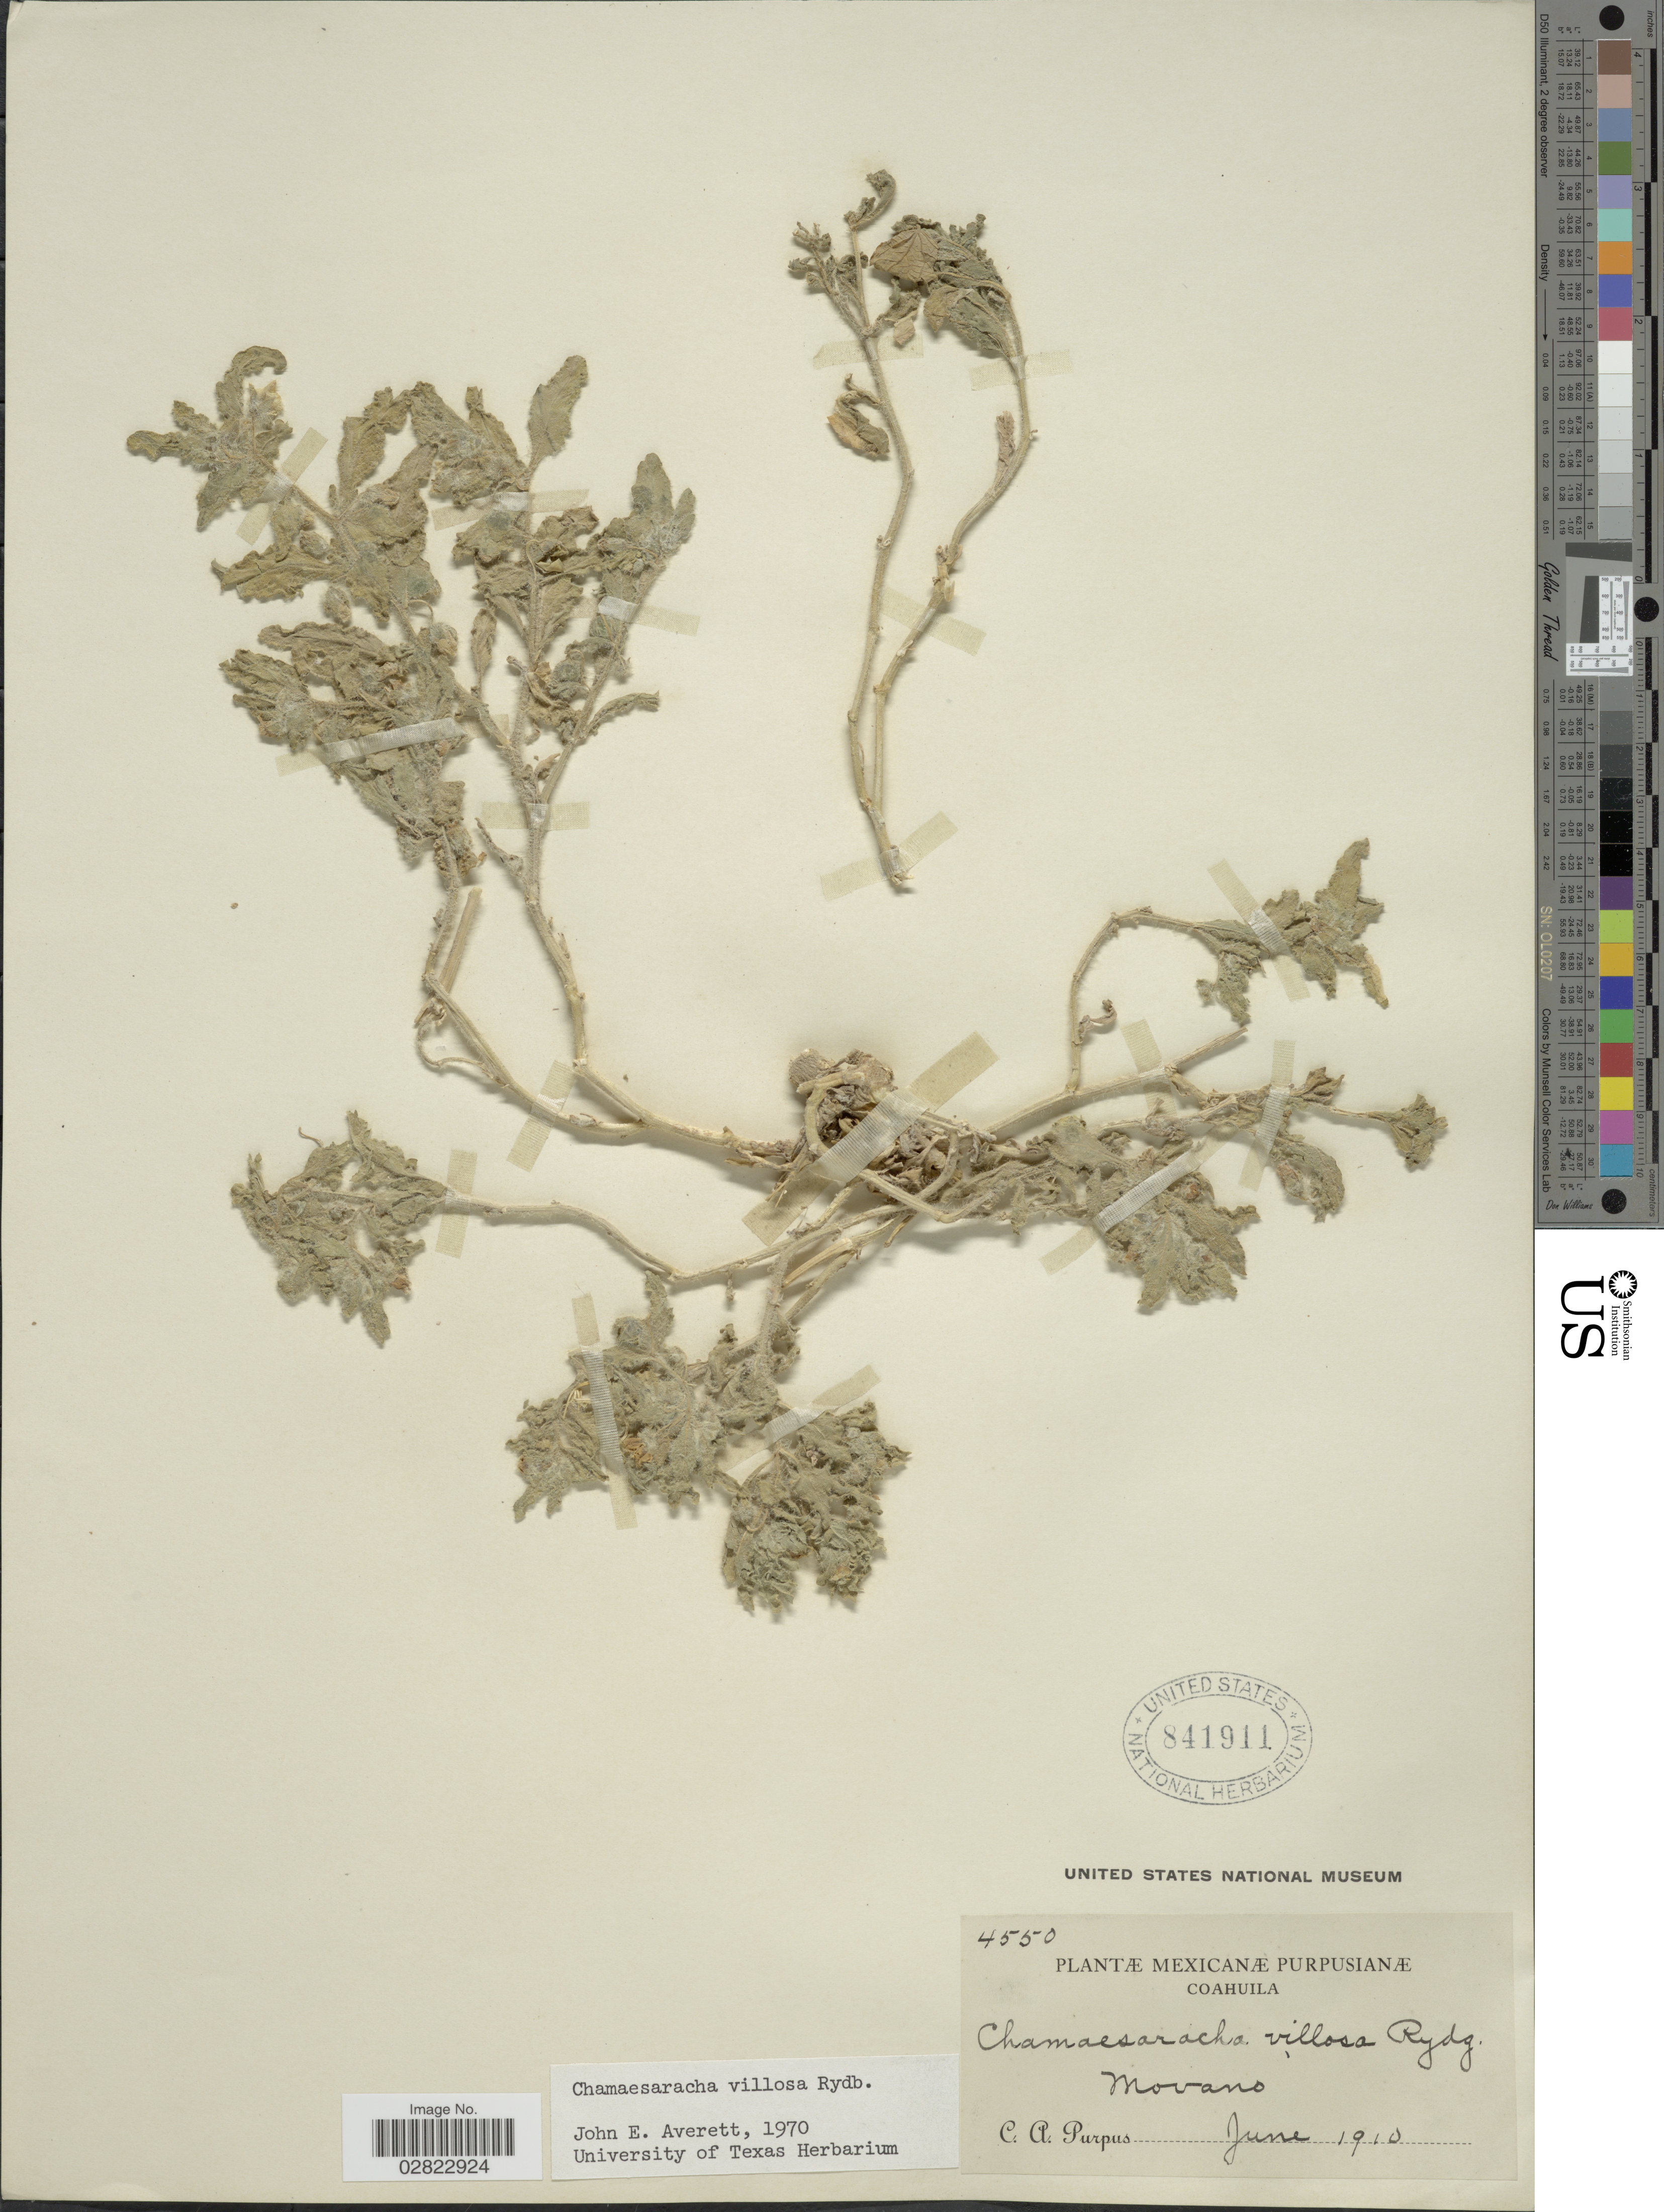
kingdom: Plantae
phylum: Tracheophyta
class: Magnoliopsida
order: Solanales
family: Solanaceae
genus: Chamaesaracha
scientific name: Chamaesaracha villosa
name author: Rydb.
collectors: C. A. Purpus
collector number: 4550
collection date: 1910-06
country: Mexico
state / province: Coahuila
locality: Movano.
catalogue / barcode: US 841911